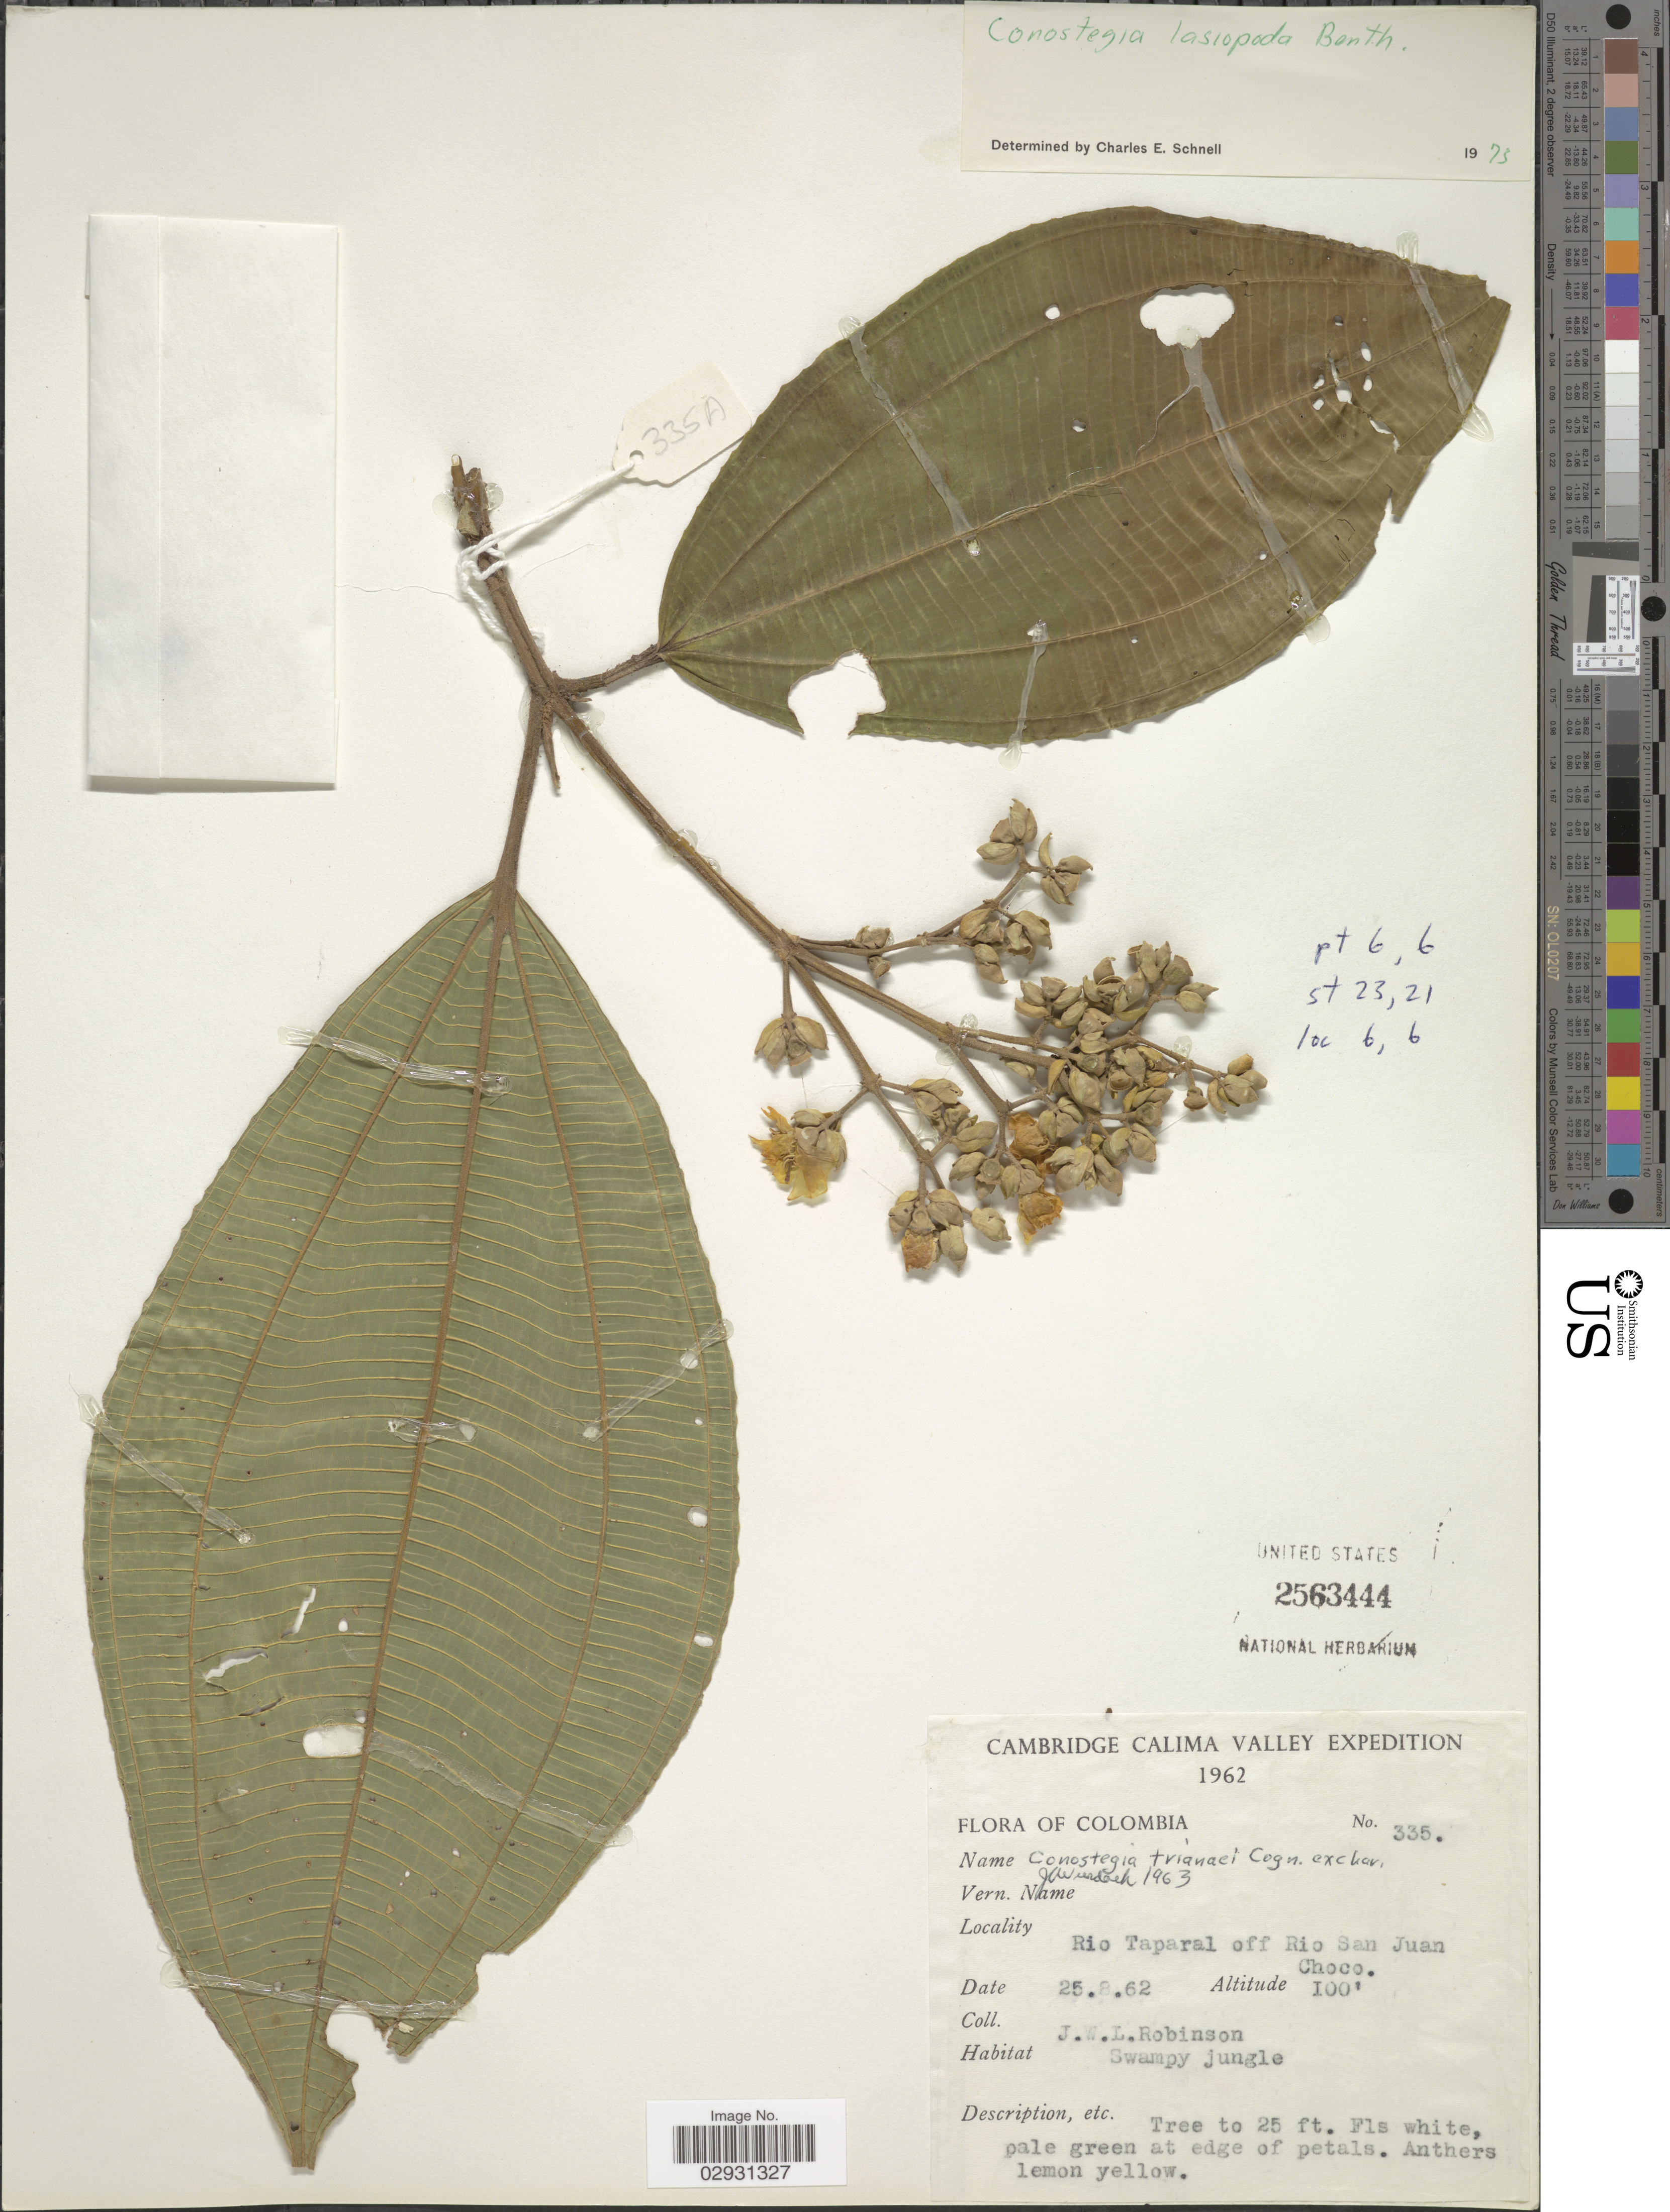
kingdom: Plantae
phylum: Tracheophyta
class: Magnoliopsida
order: Myrtales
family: Melastomataceae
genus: Conostegia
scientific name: Conostegia lasiopoda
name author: Benth.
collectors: J. W. Robinson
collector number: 335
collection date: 1962-08-25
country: Colombia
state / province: Chocó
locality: Cambridge Calima Valley. Rio Taparal off Rio San Juan.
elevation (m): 30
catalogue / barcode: US 2563444